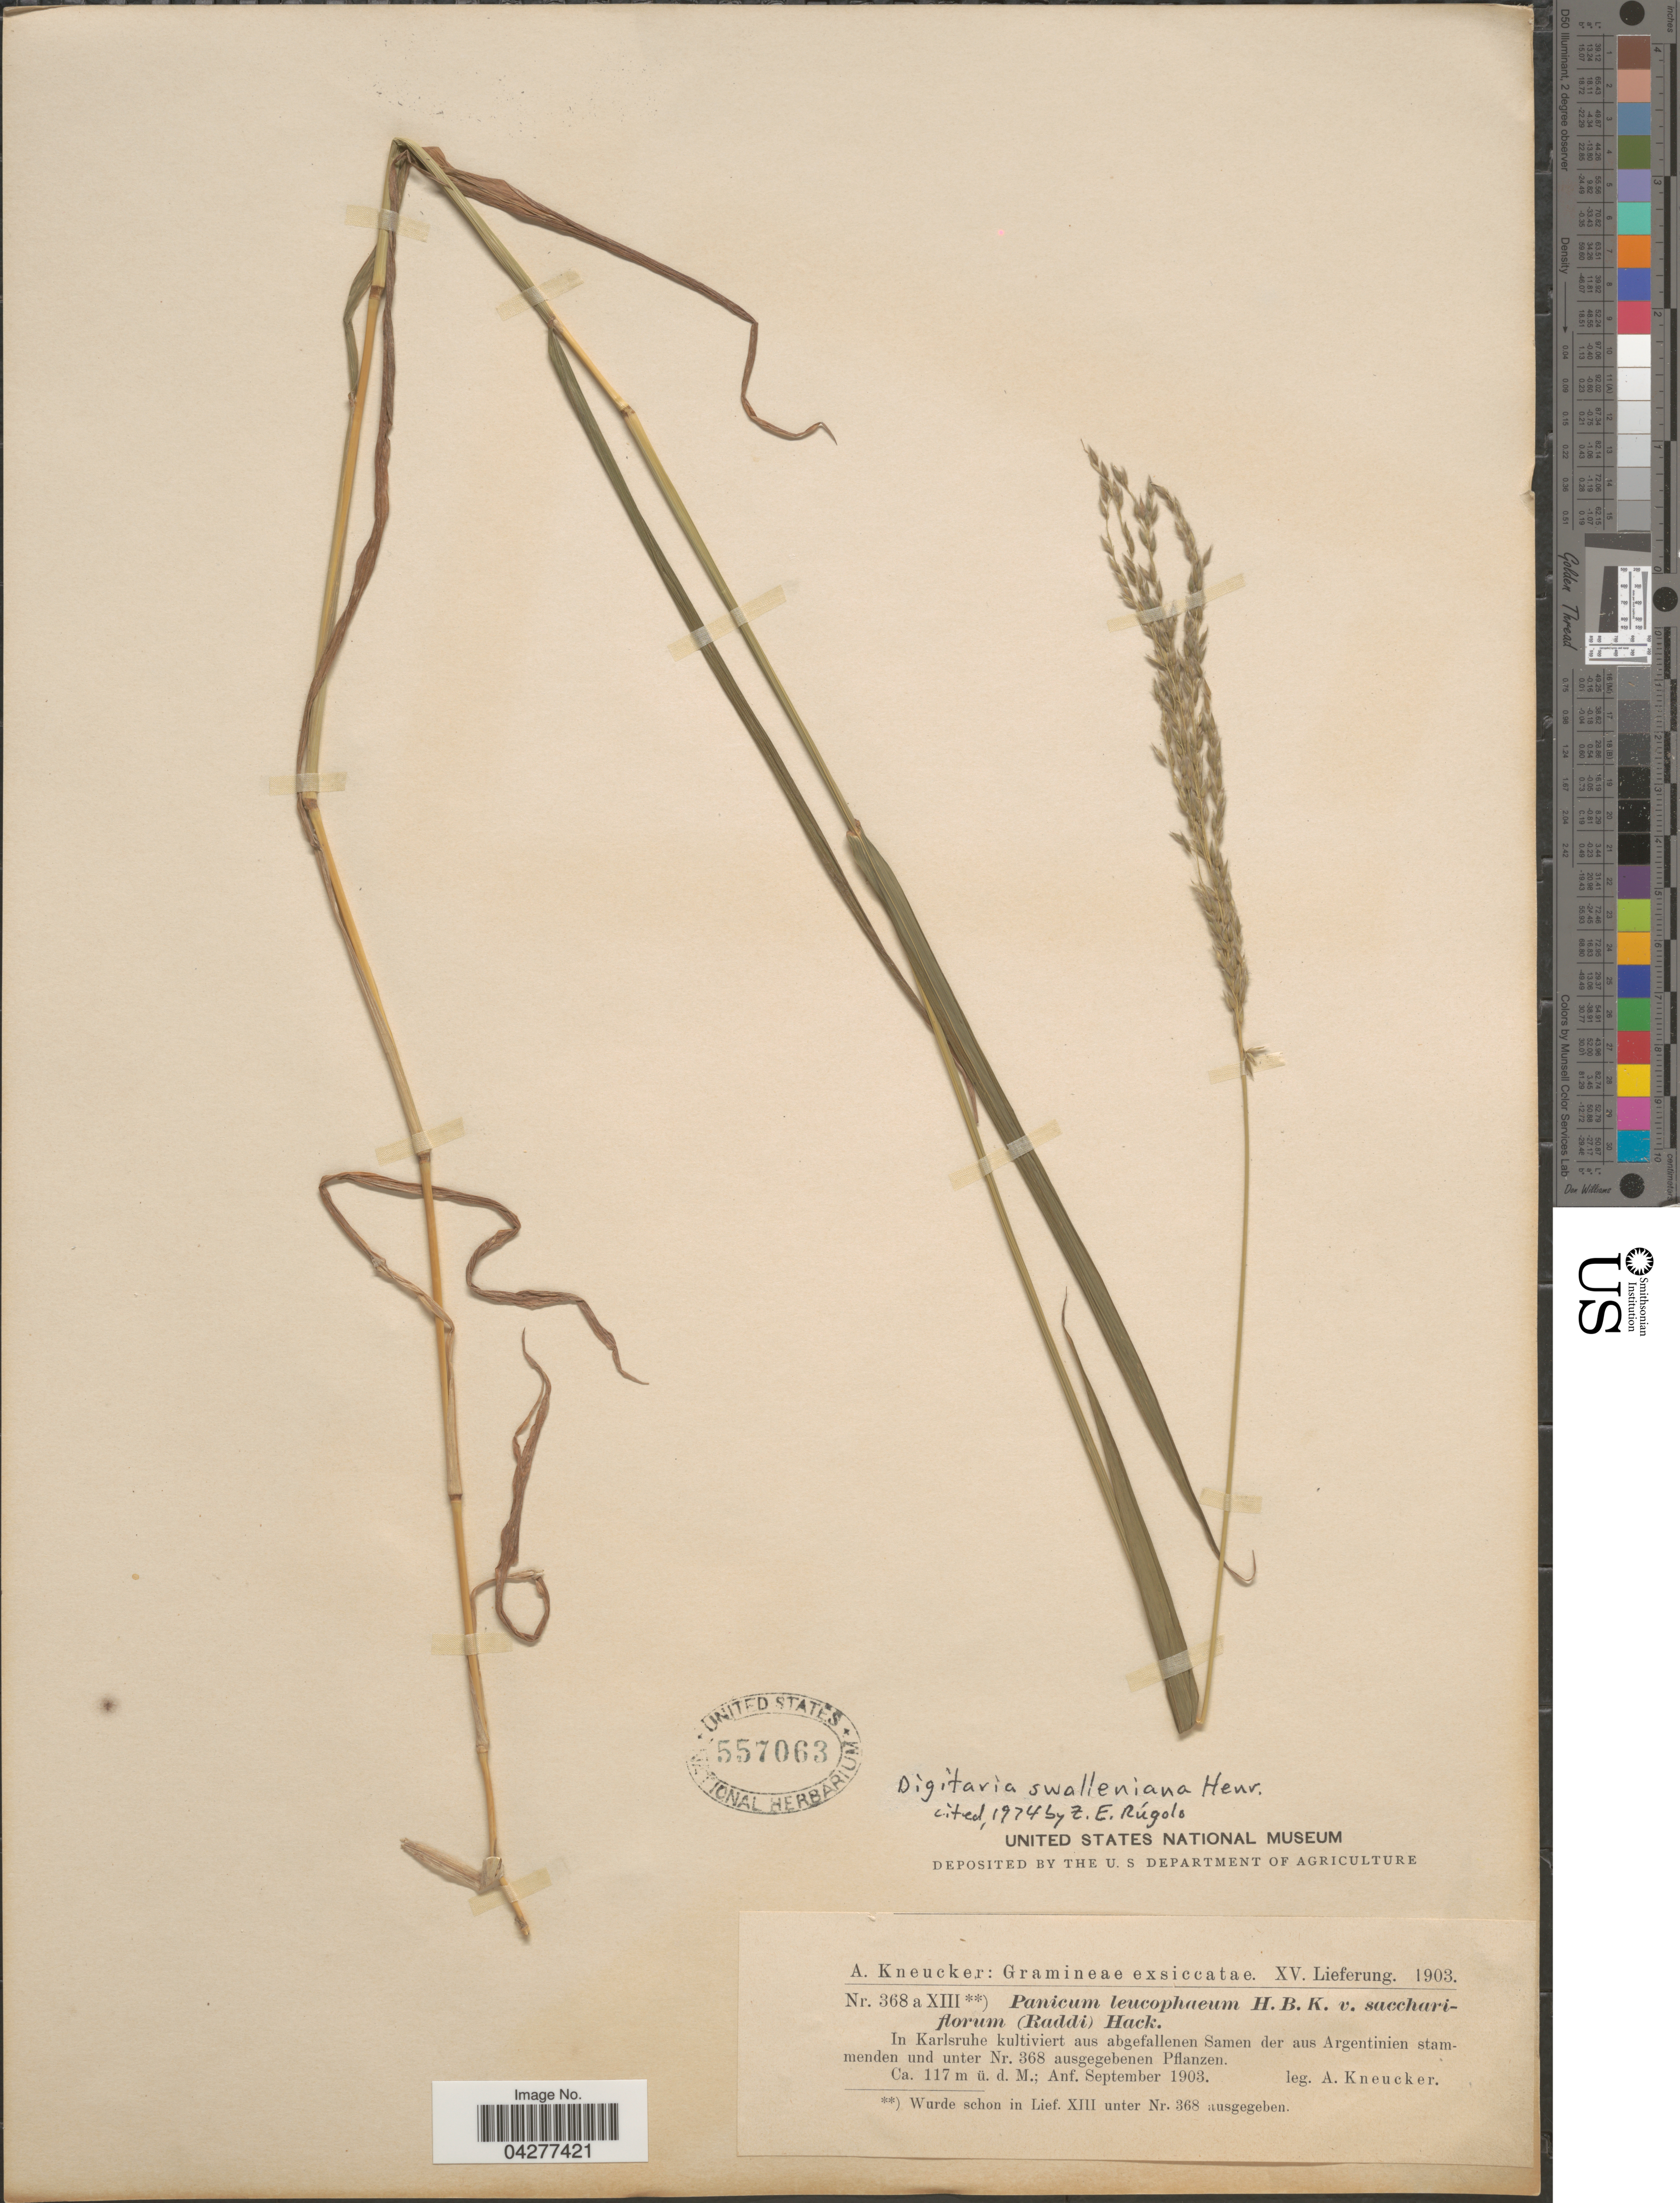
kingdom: Plantae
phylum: Tracheophyta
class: Liliopsida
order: Poales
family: Poaceae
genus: Digitaria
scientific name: Digitaria swalleniana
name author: Henr.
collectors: A. Kneucker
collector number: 368aXIII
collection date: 1903-09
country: Argentina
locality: In Karlsruhe kultiviert aus abgefallenen Samen der aus Argentinien stammenden und unter Nr. 368 ausgegebenen Pflanzen.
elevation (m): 117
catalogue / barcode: US 557063